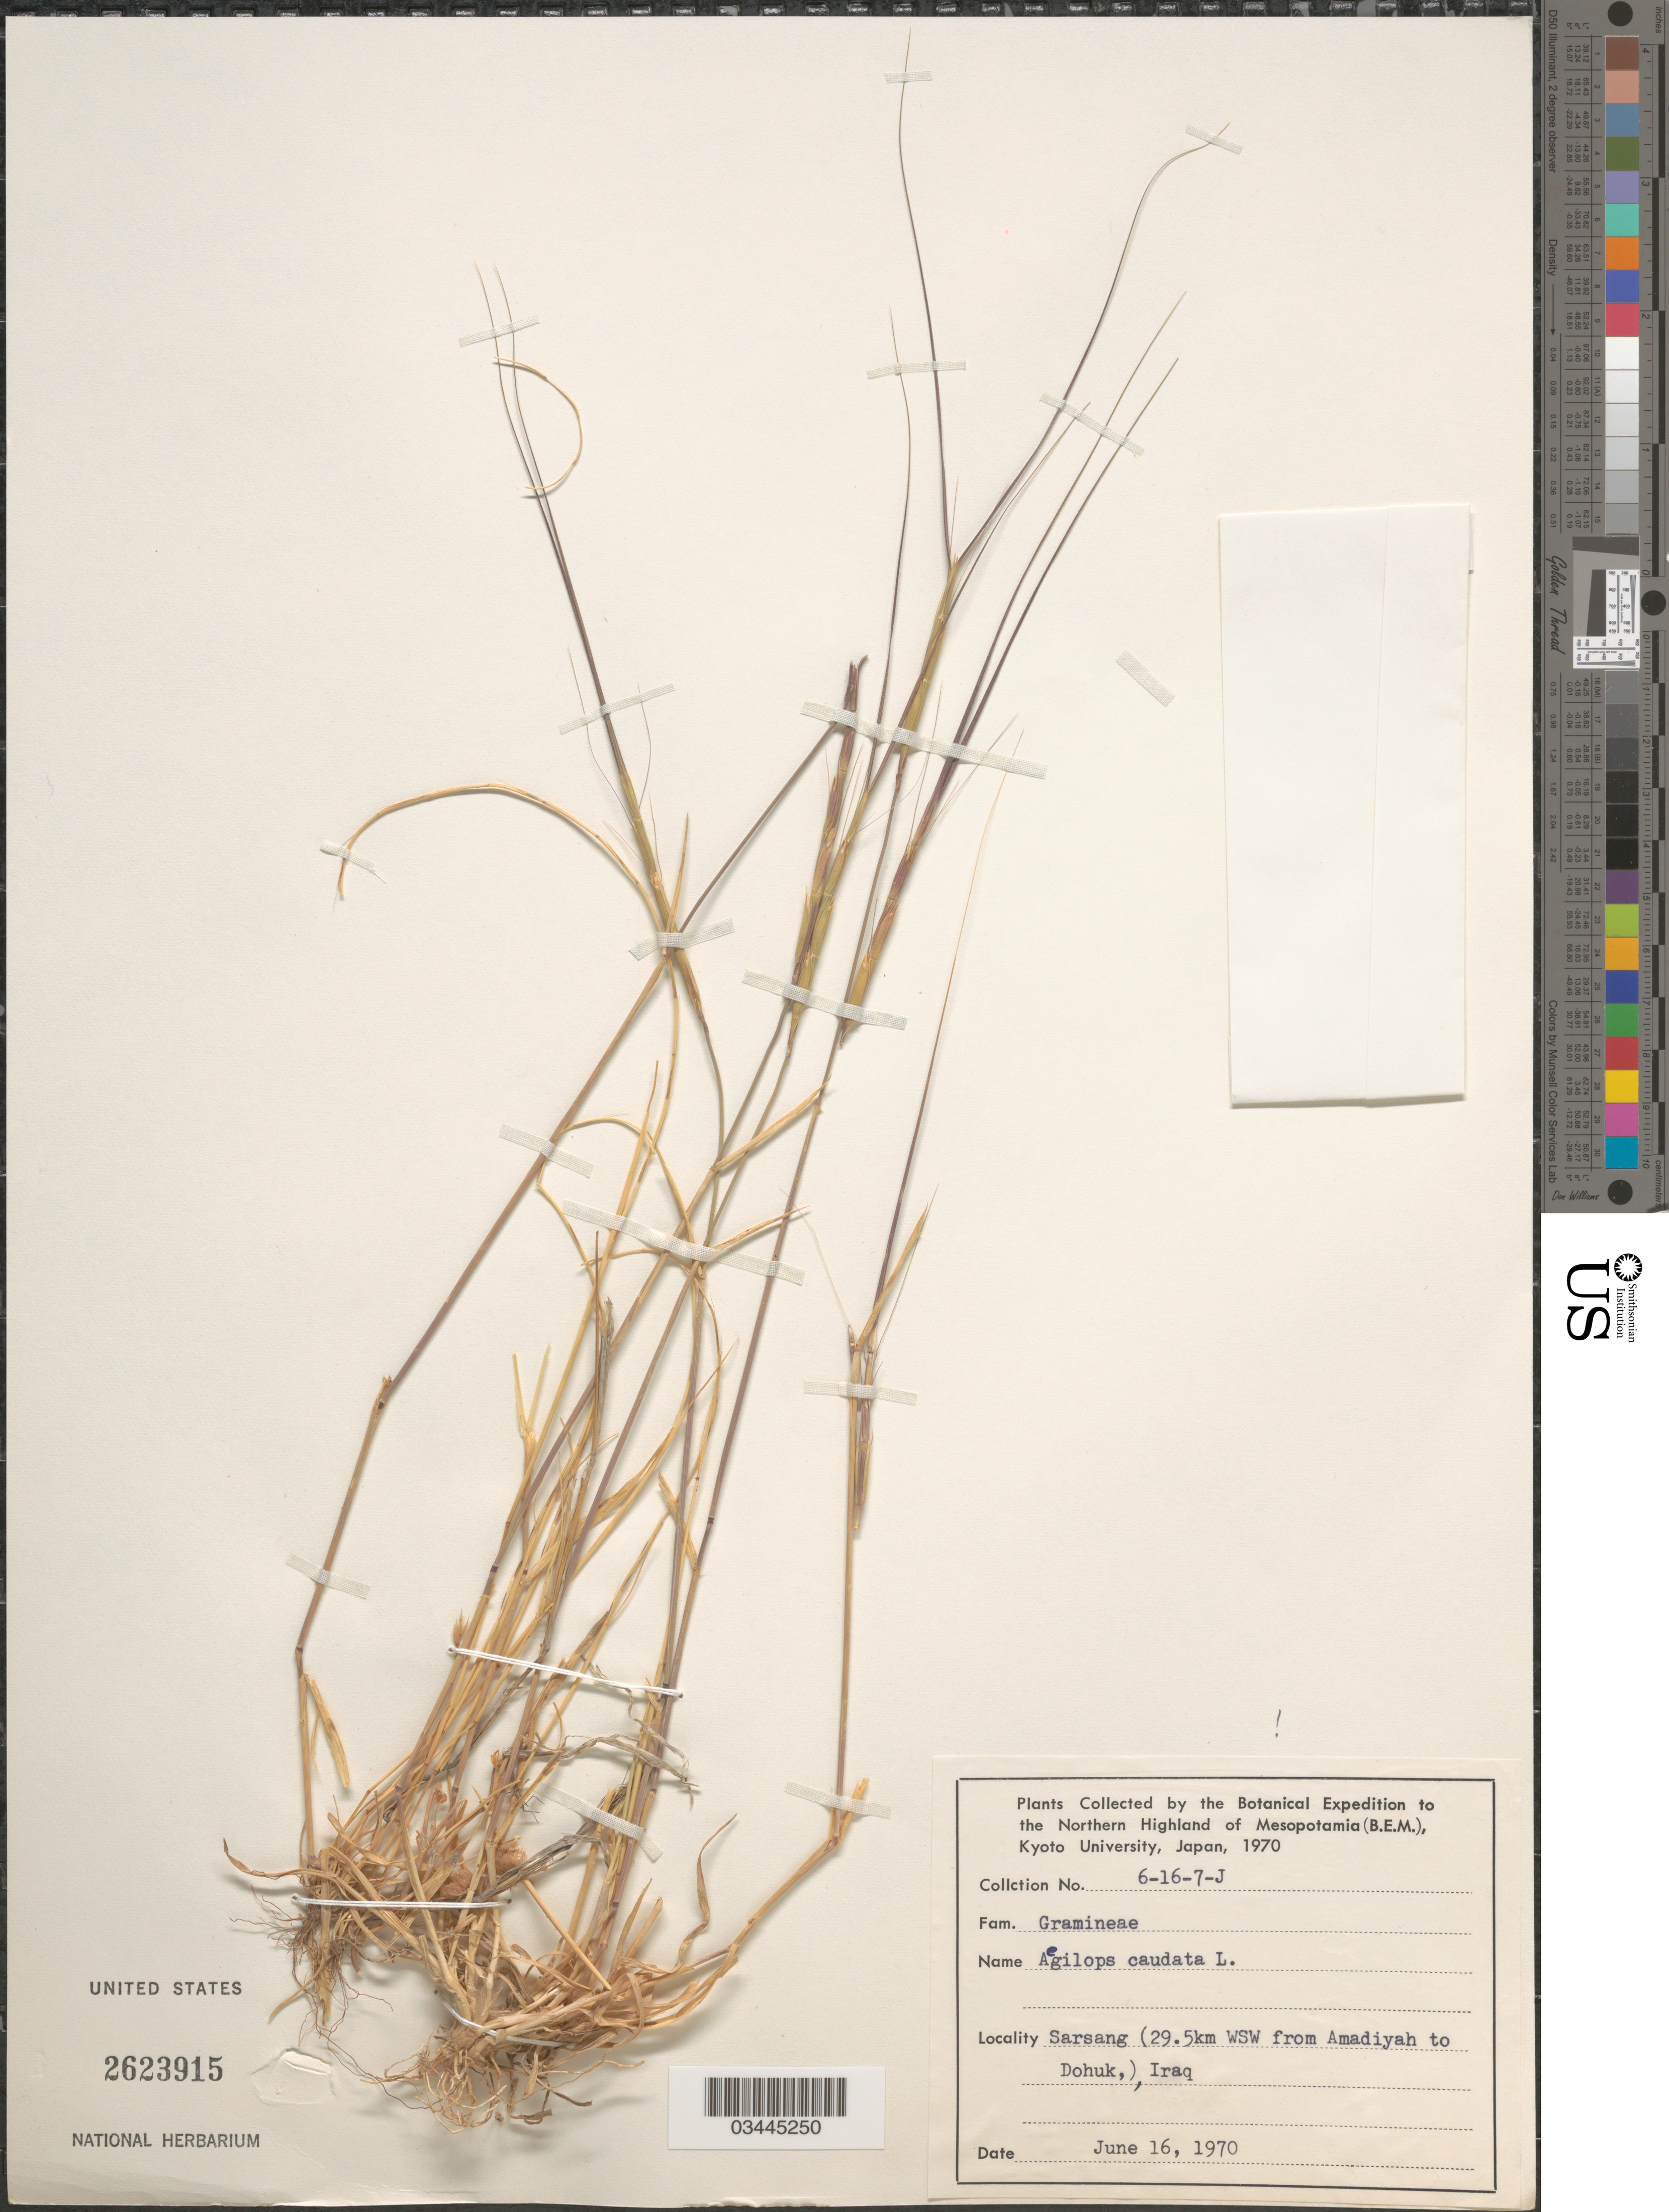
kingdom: Plantae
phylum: Tracheophyta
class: Liliopsida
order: Poales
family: Poaceae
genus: Aegilops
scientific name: Aegilops caudata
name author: L.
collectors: The Botanical Expedition to the Northern Highland of Mesopotamia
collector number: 6-16-7-J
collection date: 1970-06-16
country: Iraq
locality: The Northern Highland of Mesopotamia (B.E.M.). Sarsang (29.5km WSW from Amadiyah to Dohuk).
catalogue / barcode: US 2623915